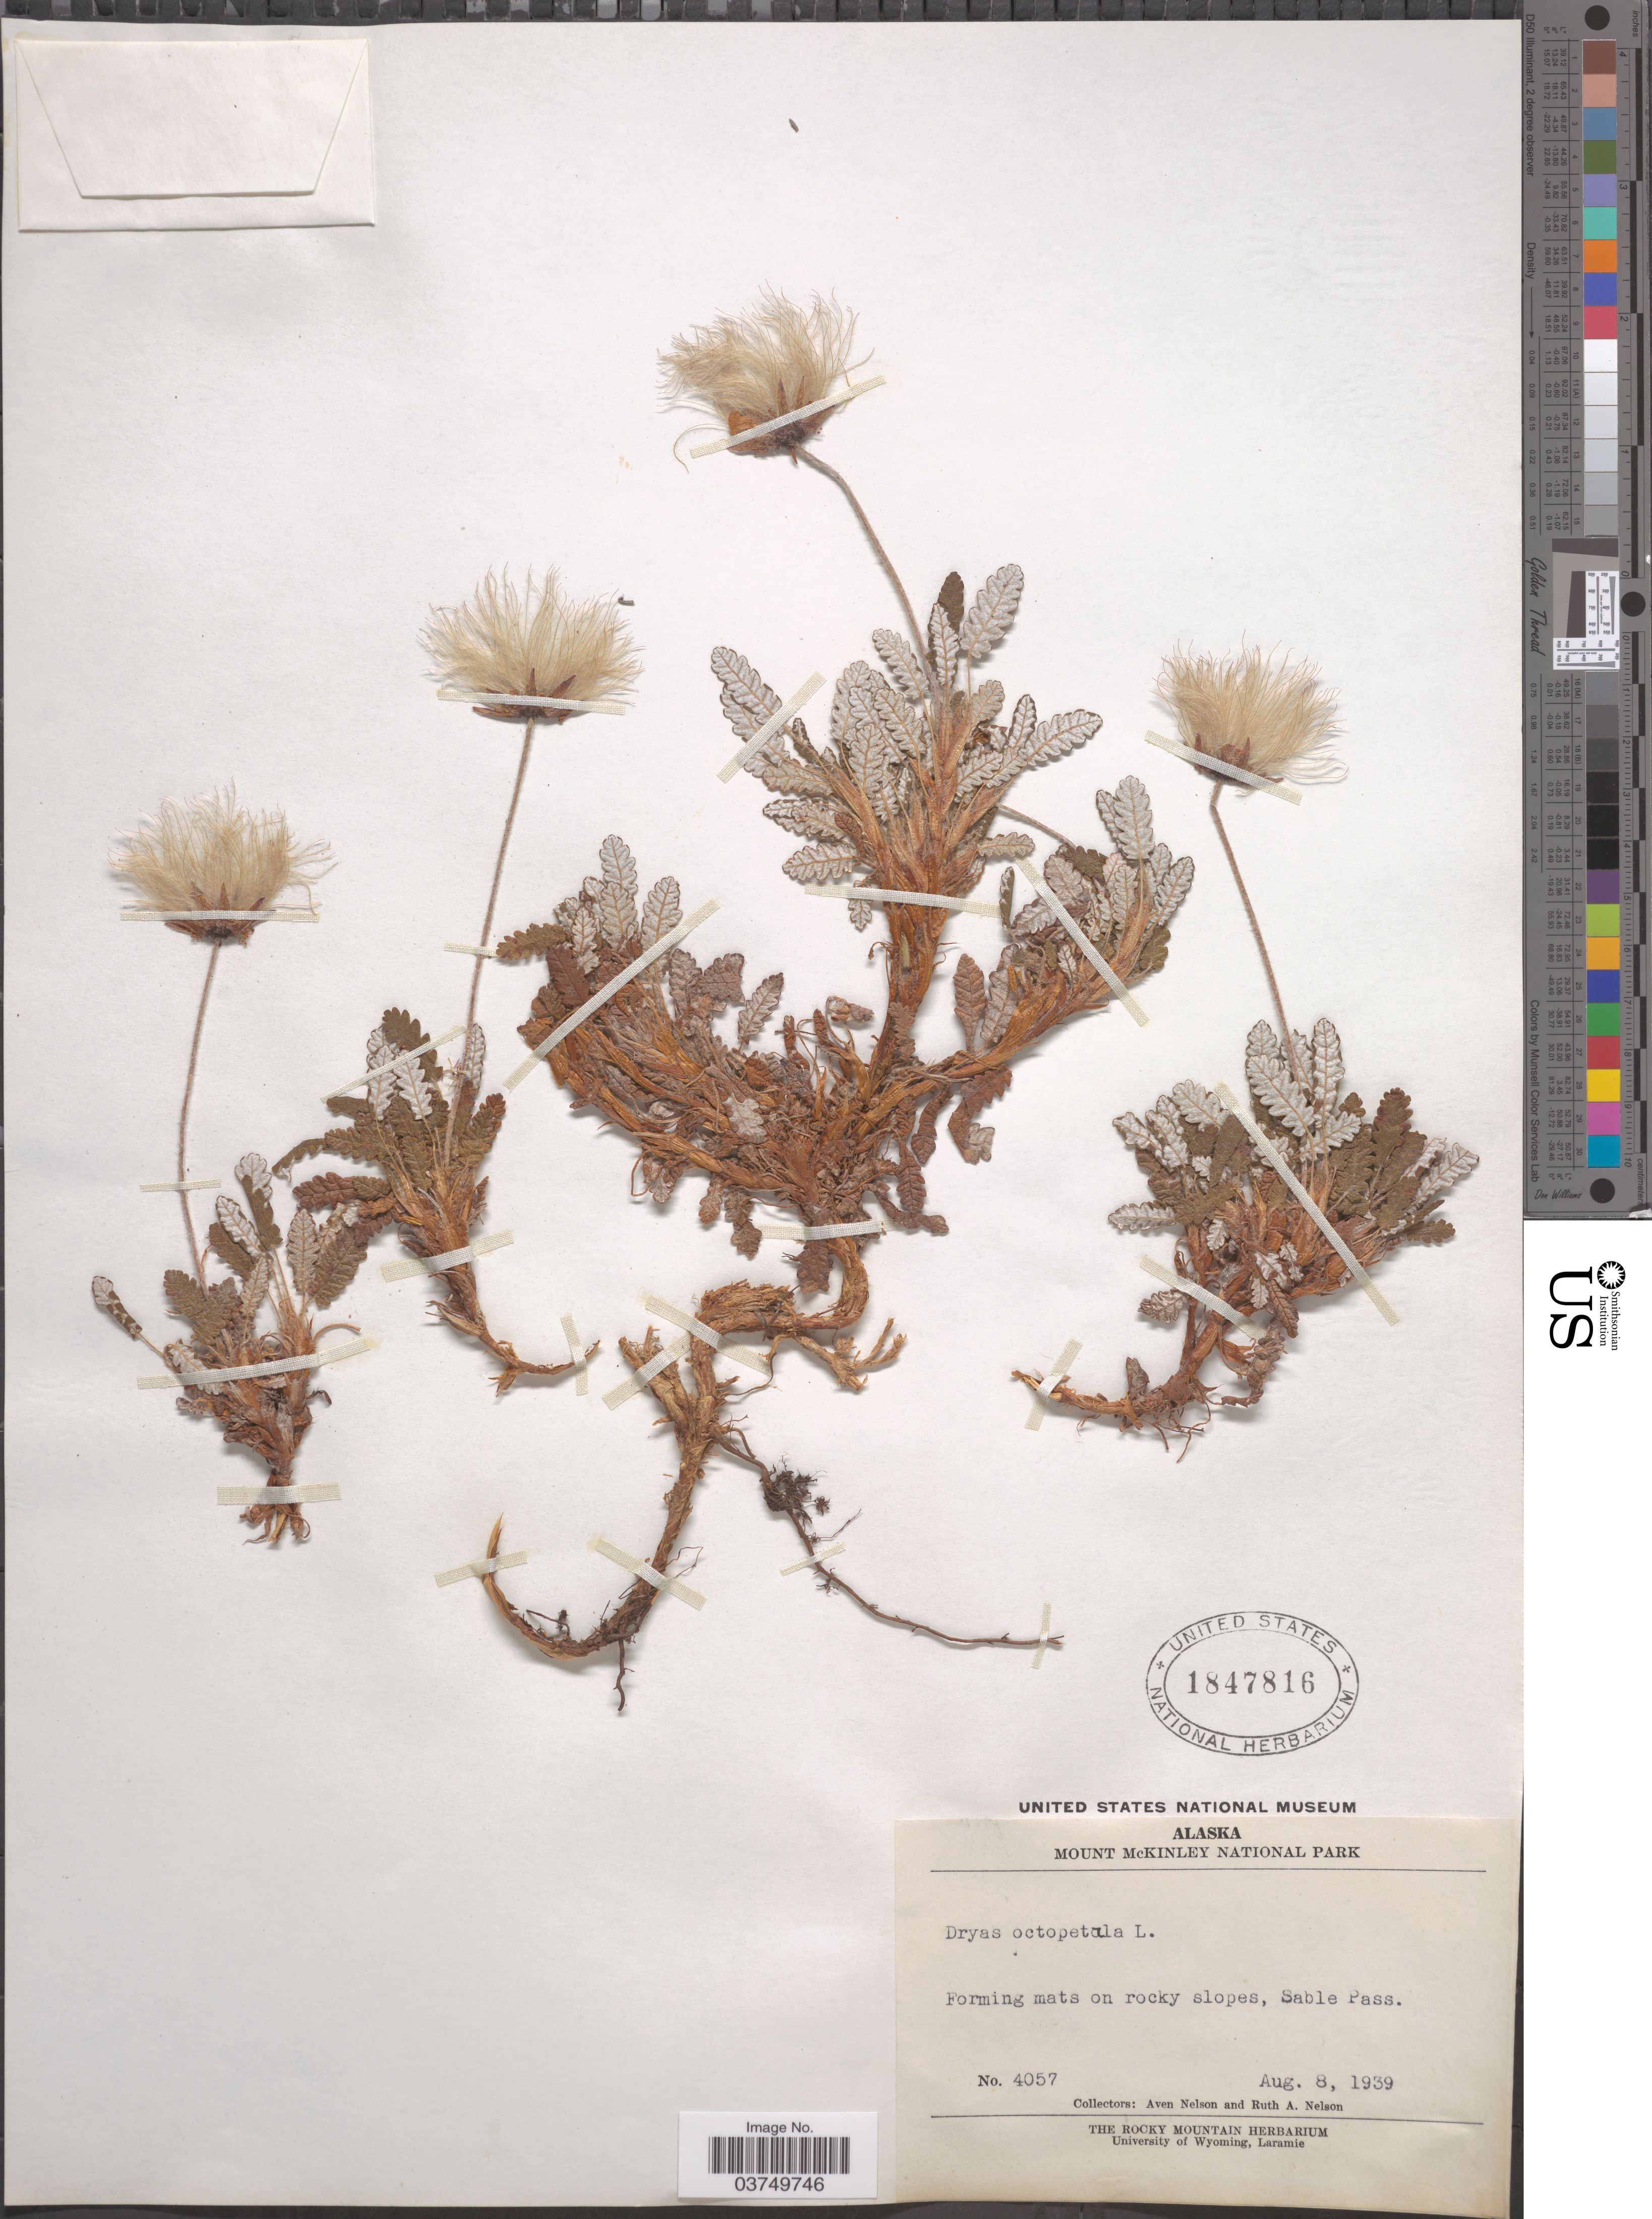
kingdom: Plantae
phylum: Tracheophyta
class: Magnoliopsida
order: Rosales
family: Rosaceae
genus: Dryas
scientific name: Dryas octopetala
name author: L.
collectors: A. Nelson & R. A. Nelson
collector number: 4057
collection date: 1939-08-08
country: United States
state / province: Alaska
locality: Mount McKinley National Park. Sable Pass.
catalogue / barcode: US 1847816